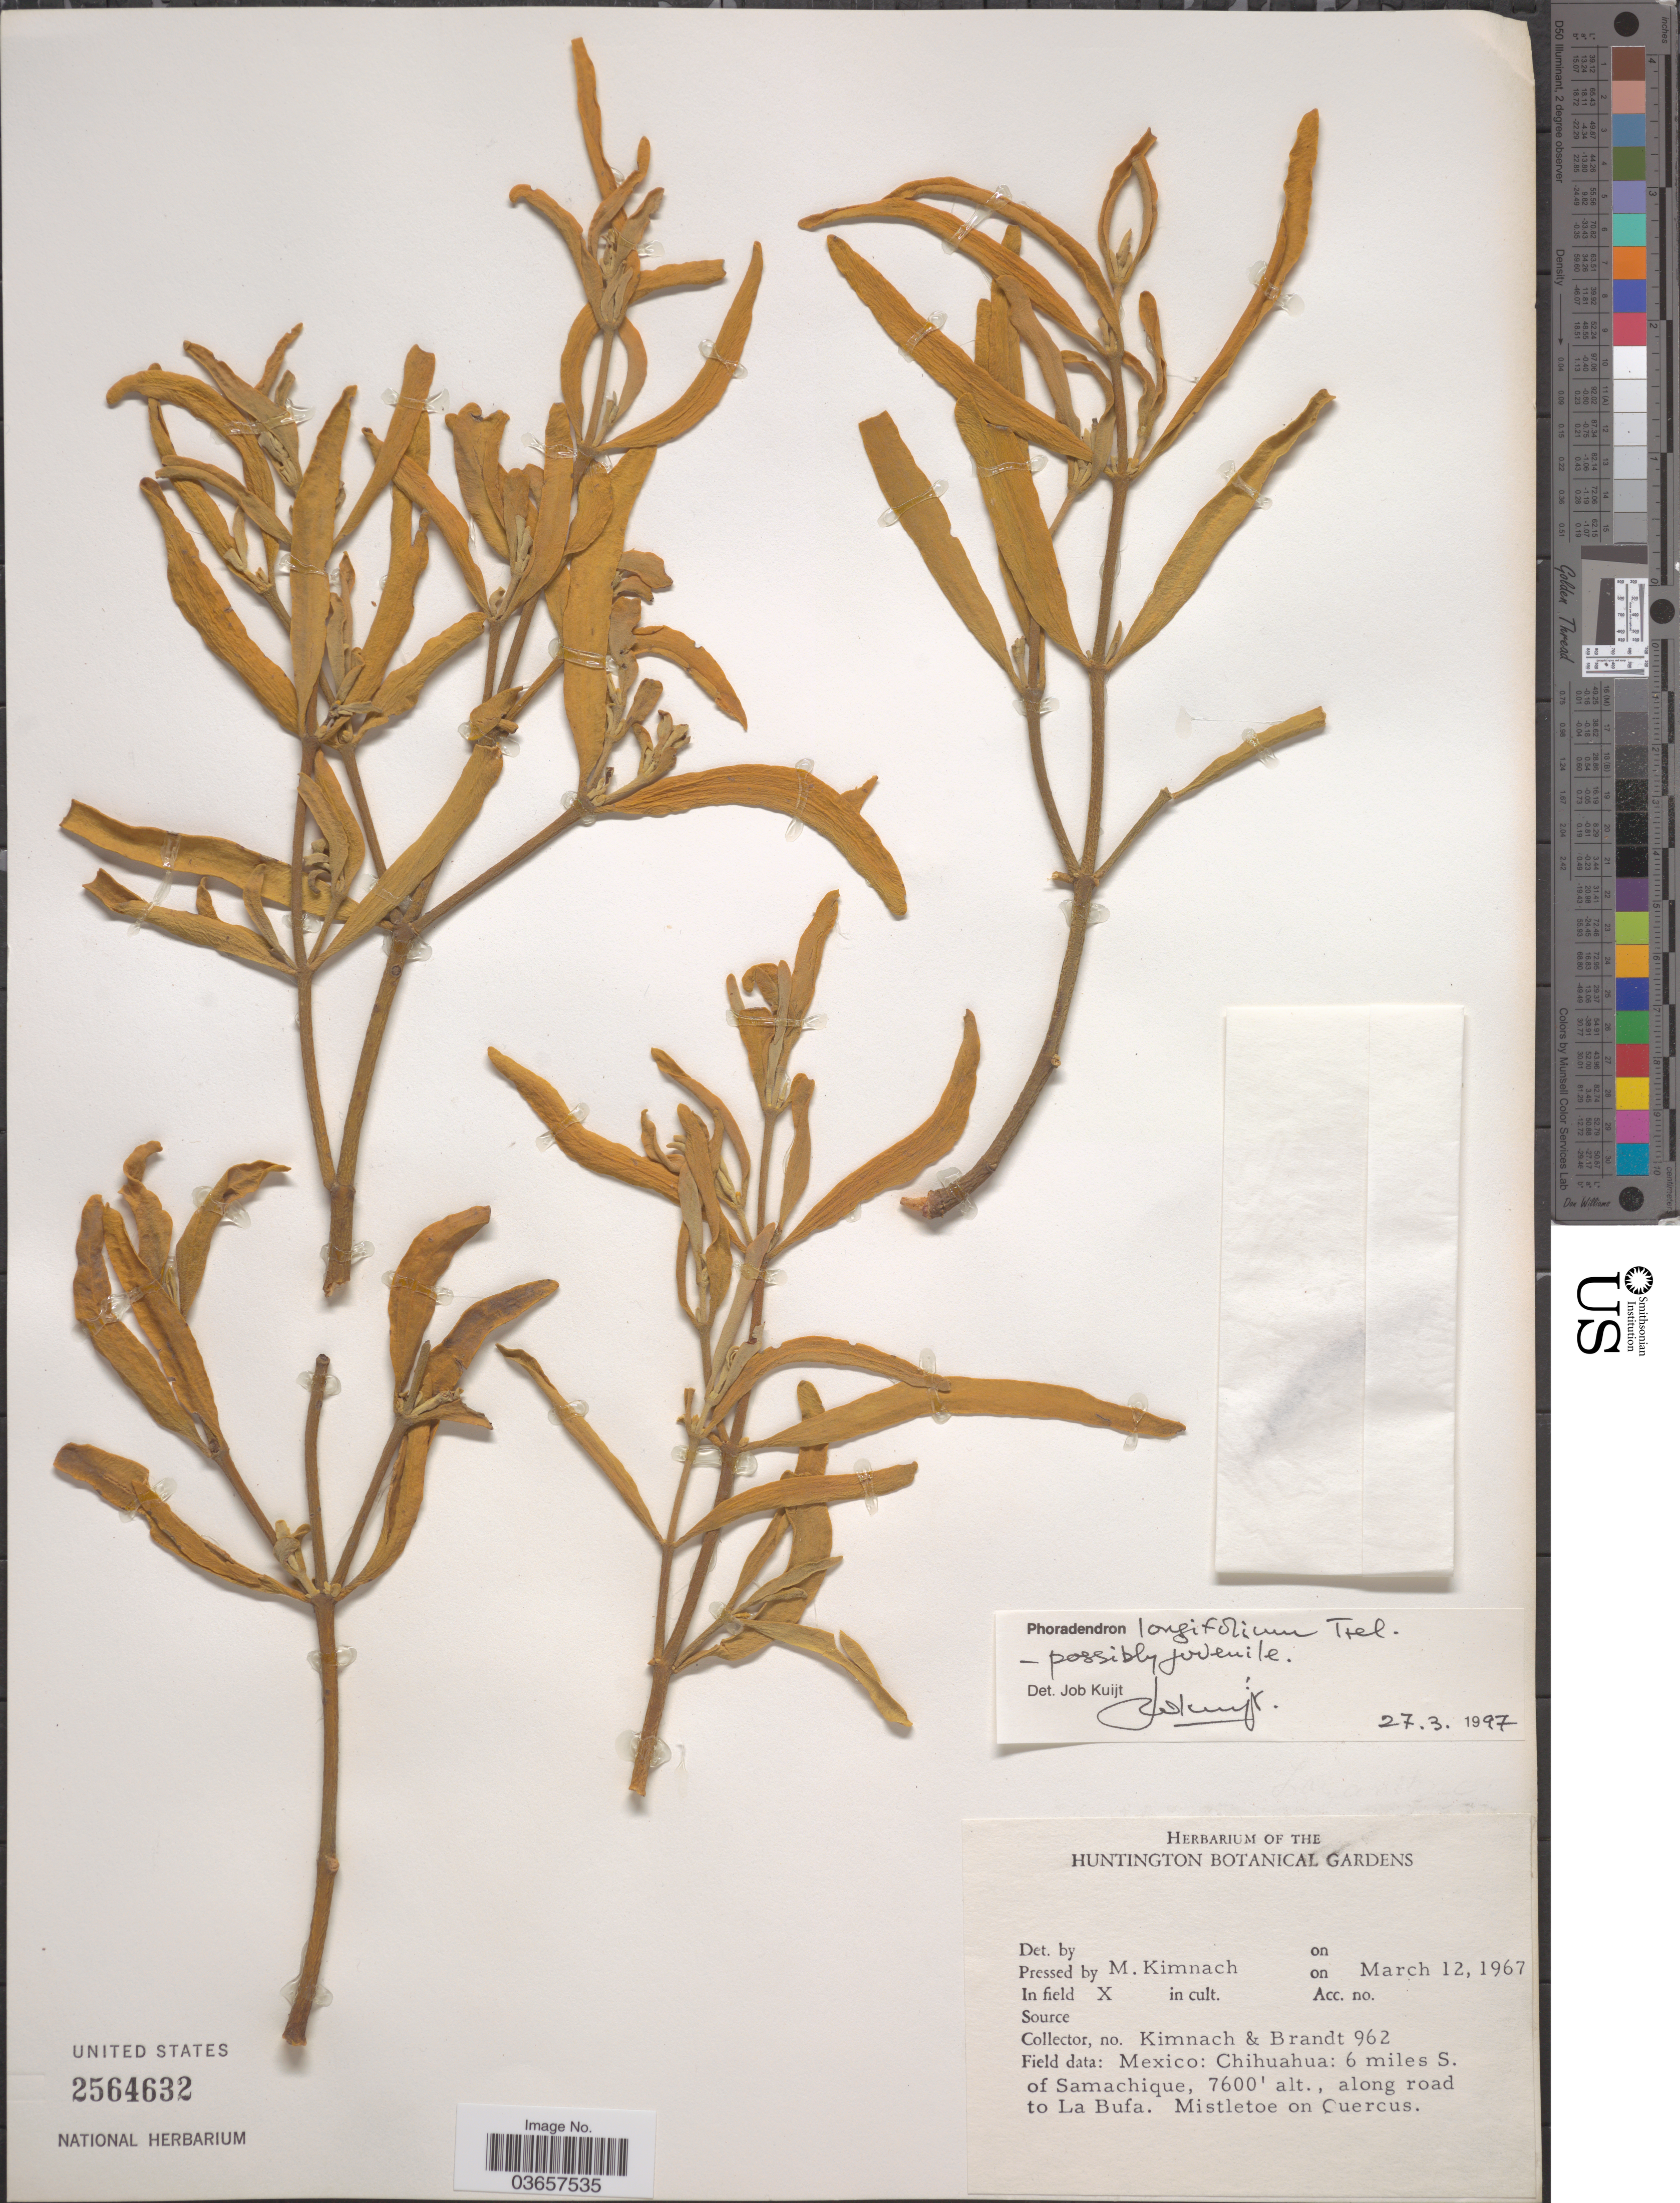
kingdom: Plantae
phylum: Tracheophyta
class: Magnoliopsida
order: Santalales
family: Viscaceae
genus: Phoradendron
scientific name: Phoradendron longifolium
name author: Eichler ex Trel.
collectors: -. Kimnach & -. Brandt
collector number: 962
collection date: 1967-03-12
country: Mexico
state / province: Chihuahua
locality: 6 miles S. of Samachique.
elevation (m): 2316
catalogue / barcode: US 2564632